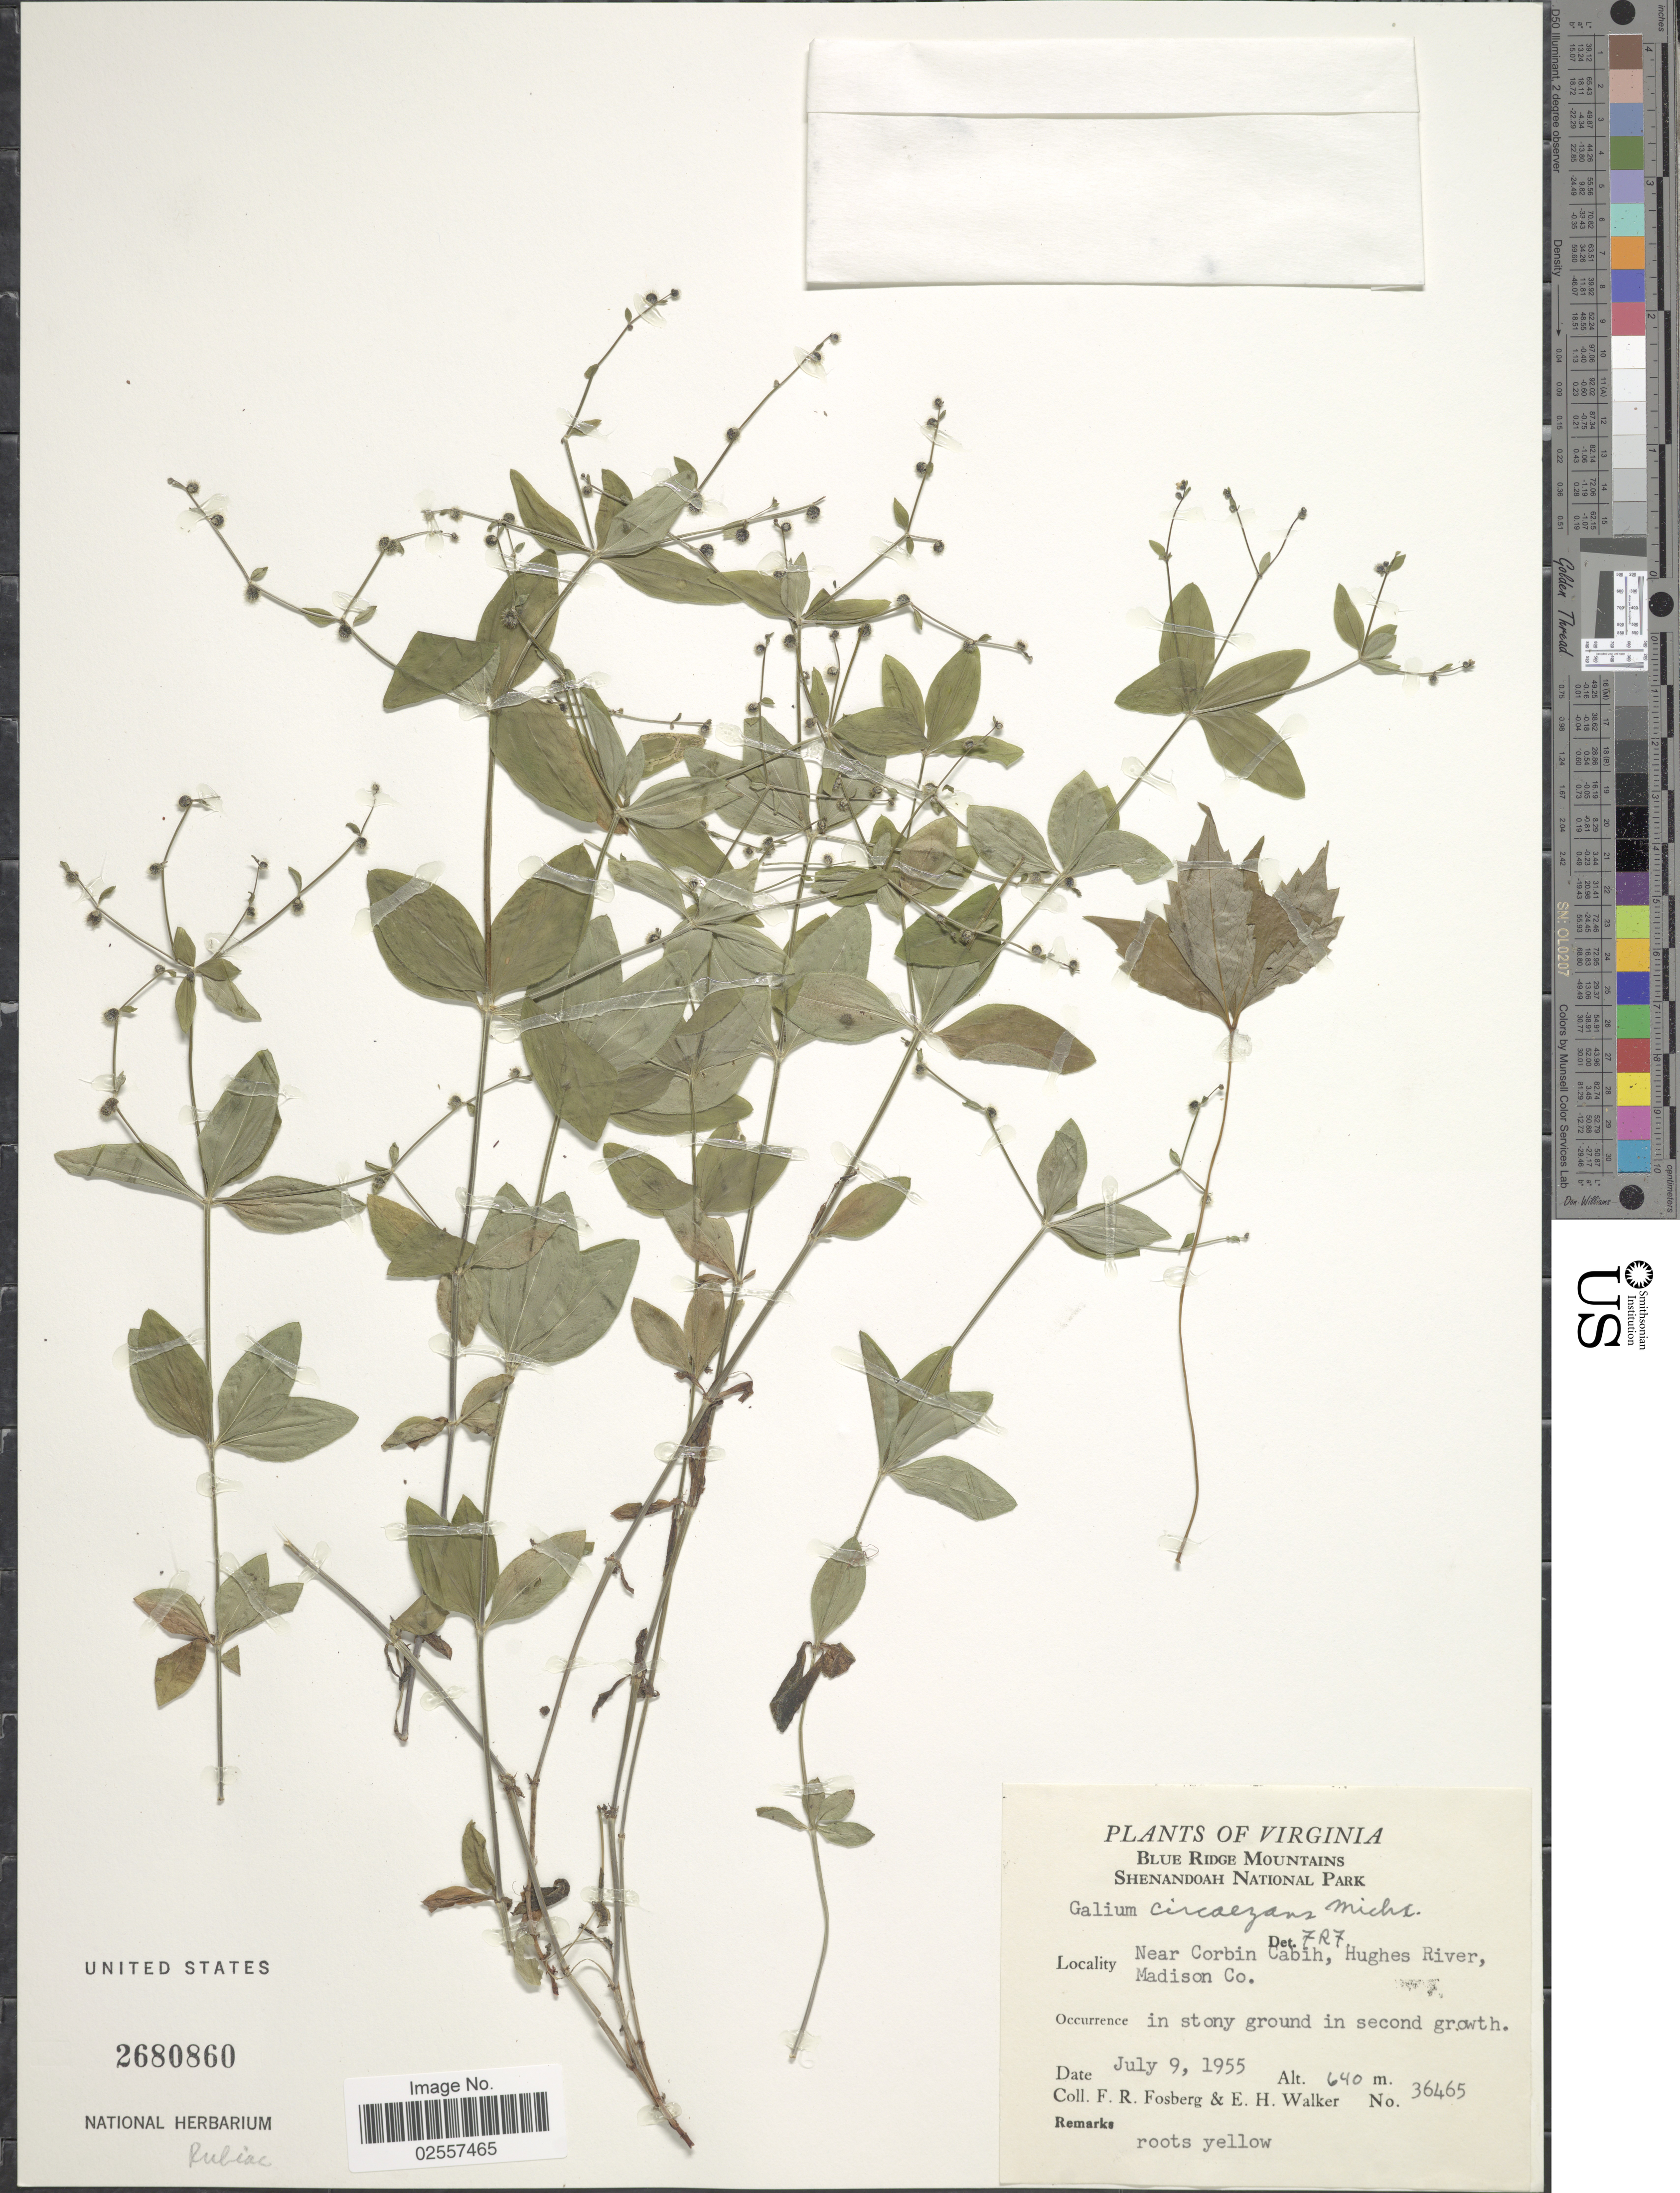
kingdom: Plantae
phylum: Tracheophyta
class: Magnoliopsida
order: Gentianales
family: Rubiaceae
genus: Galium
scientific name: Galium circaezans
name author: Michx.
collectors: F. R. Fosberg & E. H. Walker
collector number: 36465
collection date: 1955-07-09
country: United States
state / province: Virginia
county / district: Madison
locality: Blue Ridge Mountains, Shenandoah National Park, Near Corbin Cabin, Hughes River, Madison Co, in stony ground in second growth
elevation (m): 640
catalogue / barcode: US 2680860